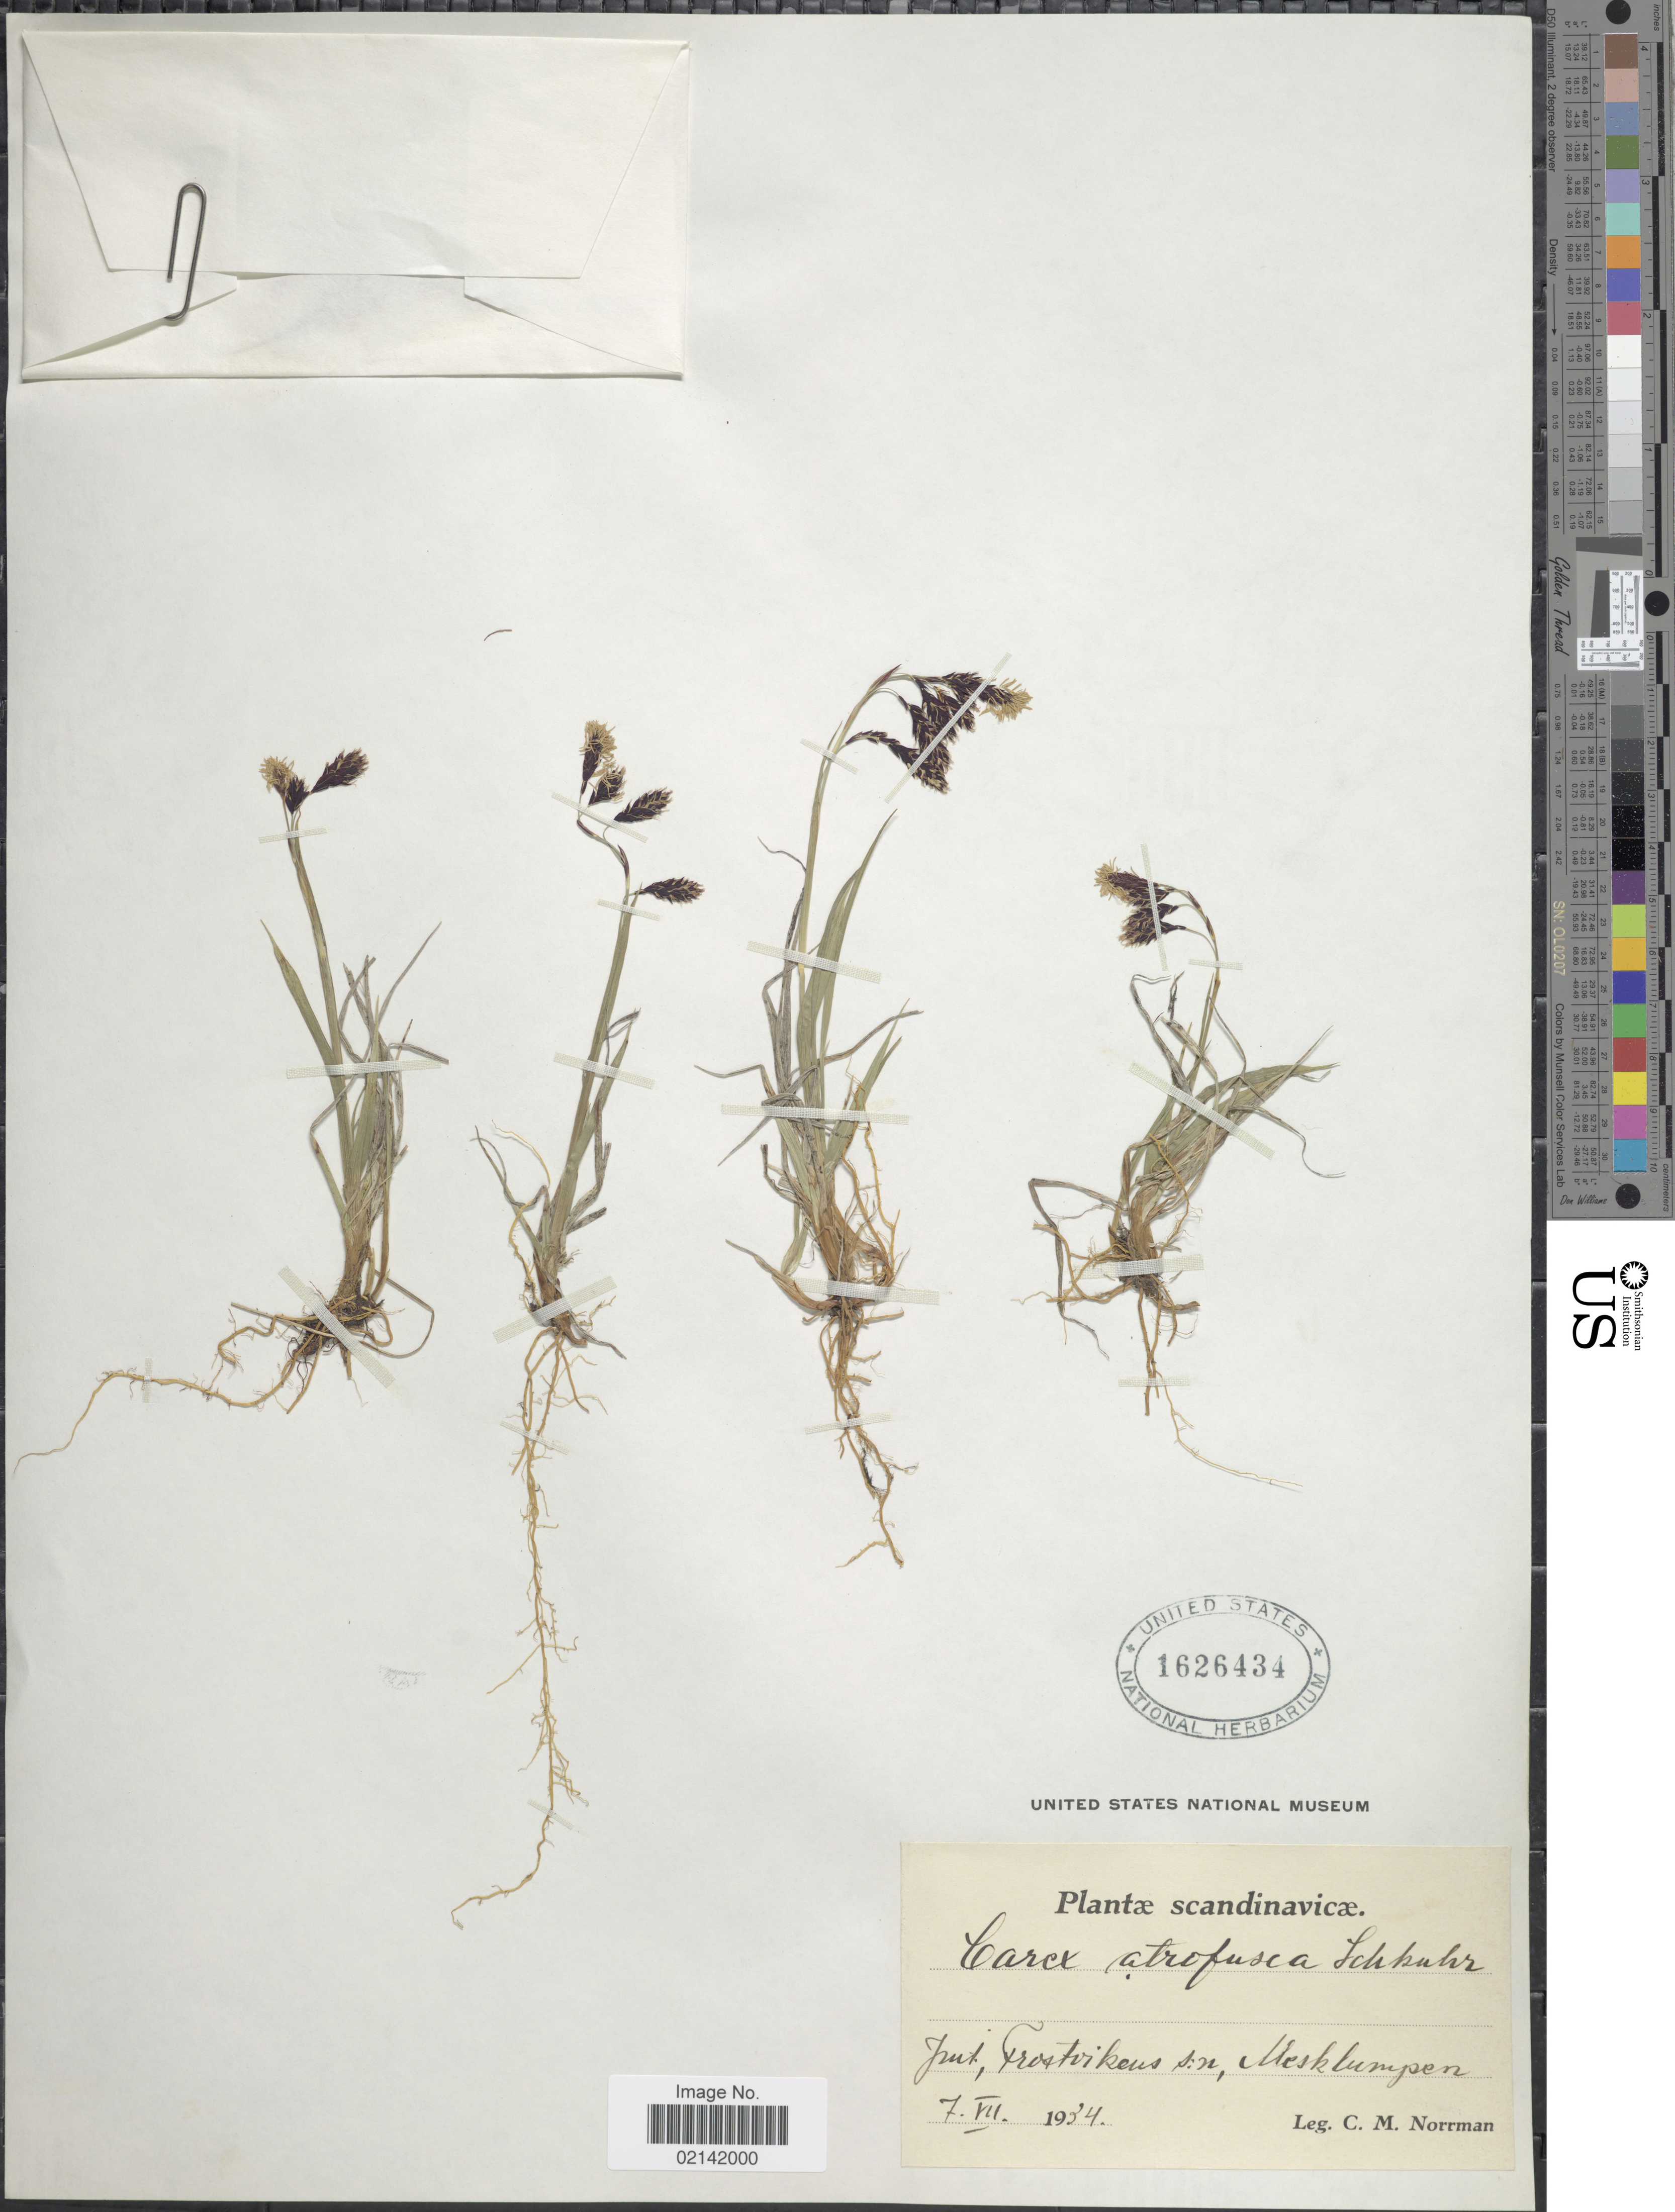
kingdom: Plantae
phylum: Tracheophyta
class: Liliopsida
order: Poales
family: Cyperaceae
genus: Carex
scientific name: Carex atrofusca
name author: Schkuhr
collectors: C. Norrman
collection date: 1934-07-07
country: Sweden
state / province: Jämtland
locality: Jmt., Frostvikens s:n Mesklumpen.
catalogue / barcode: US 1626434